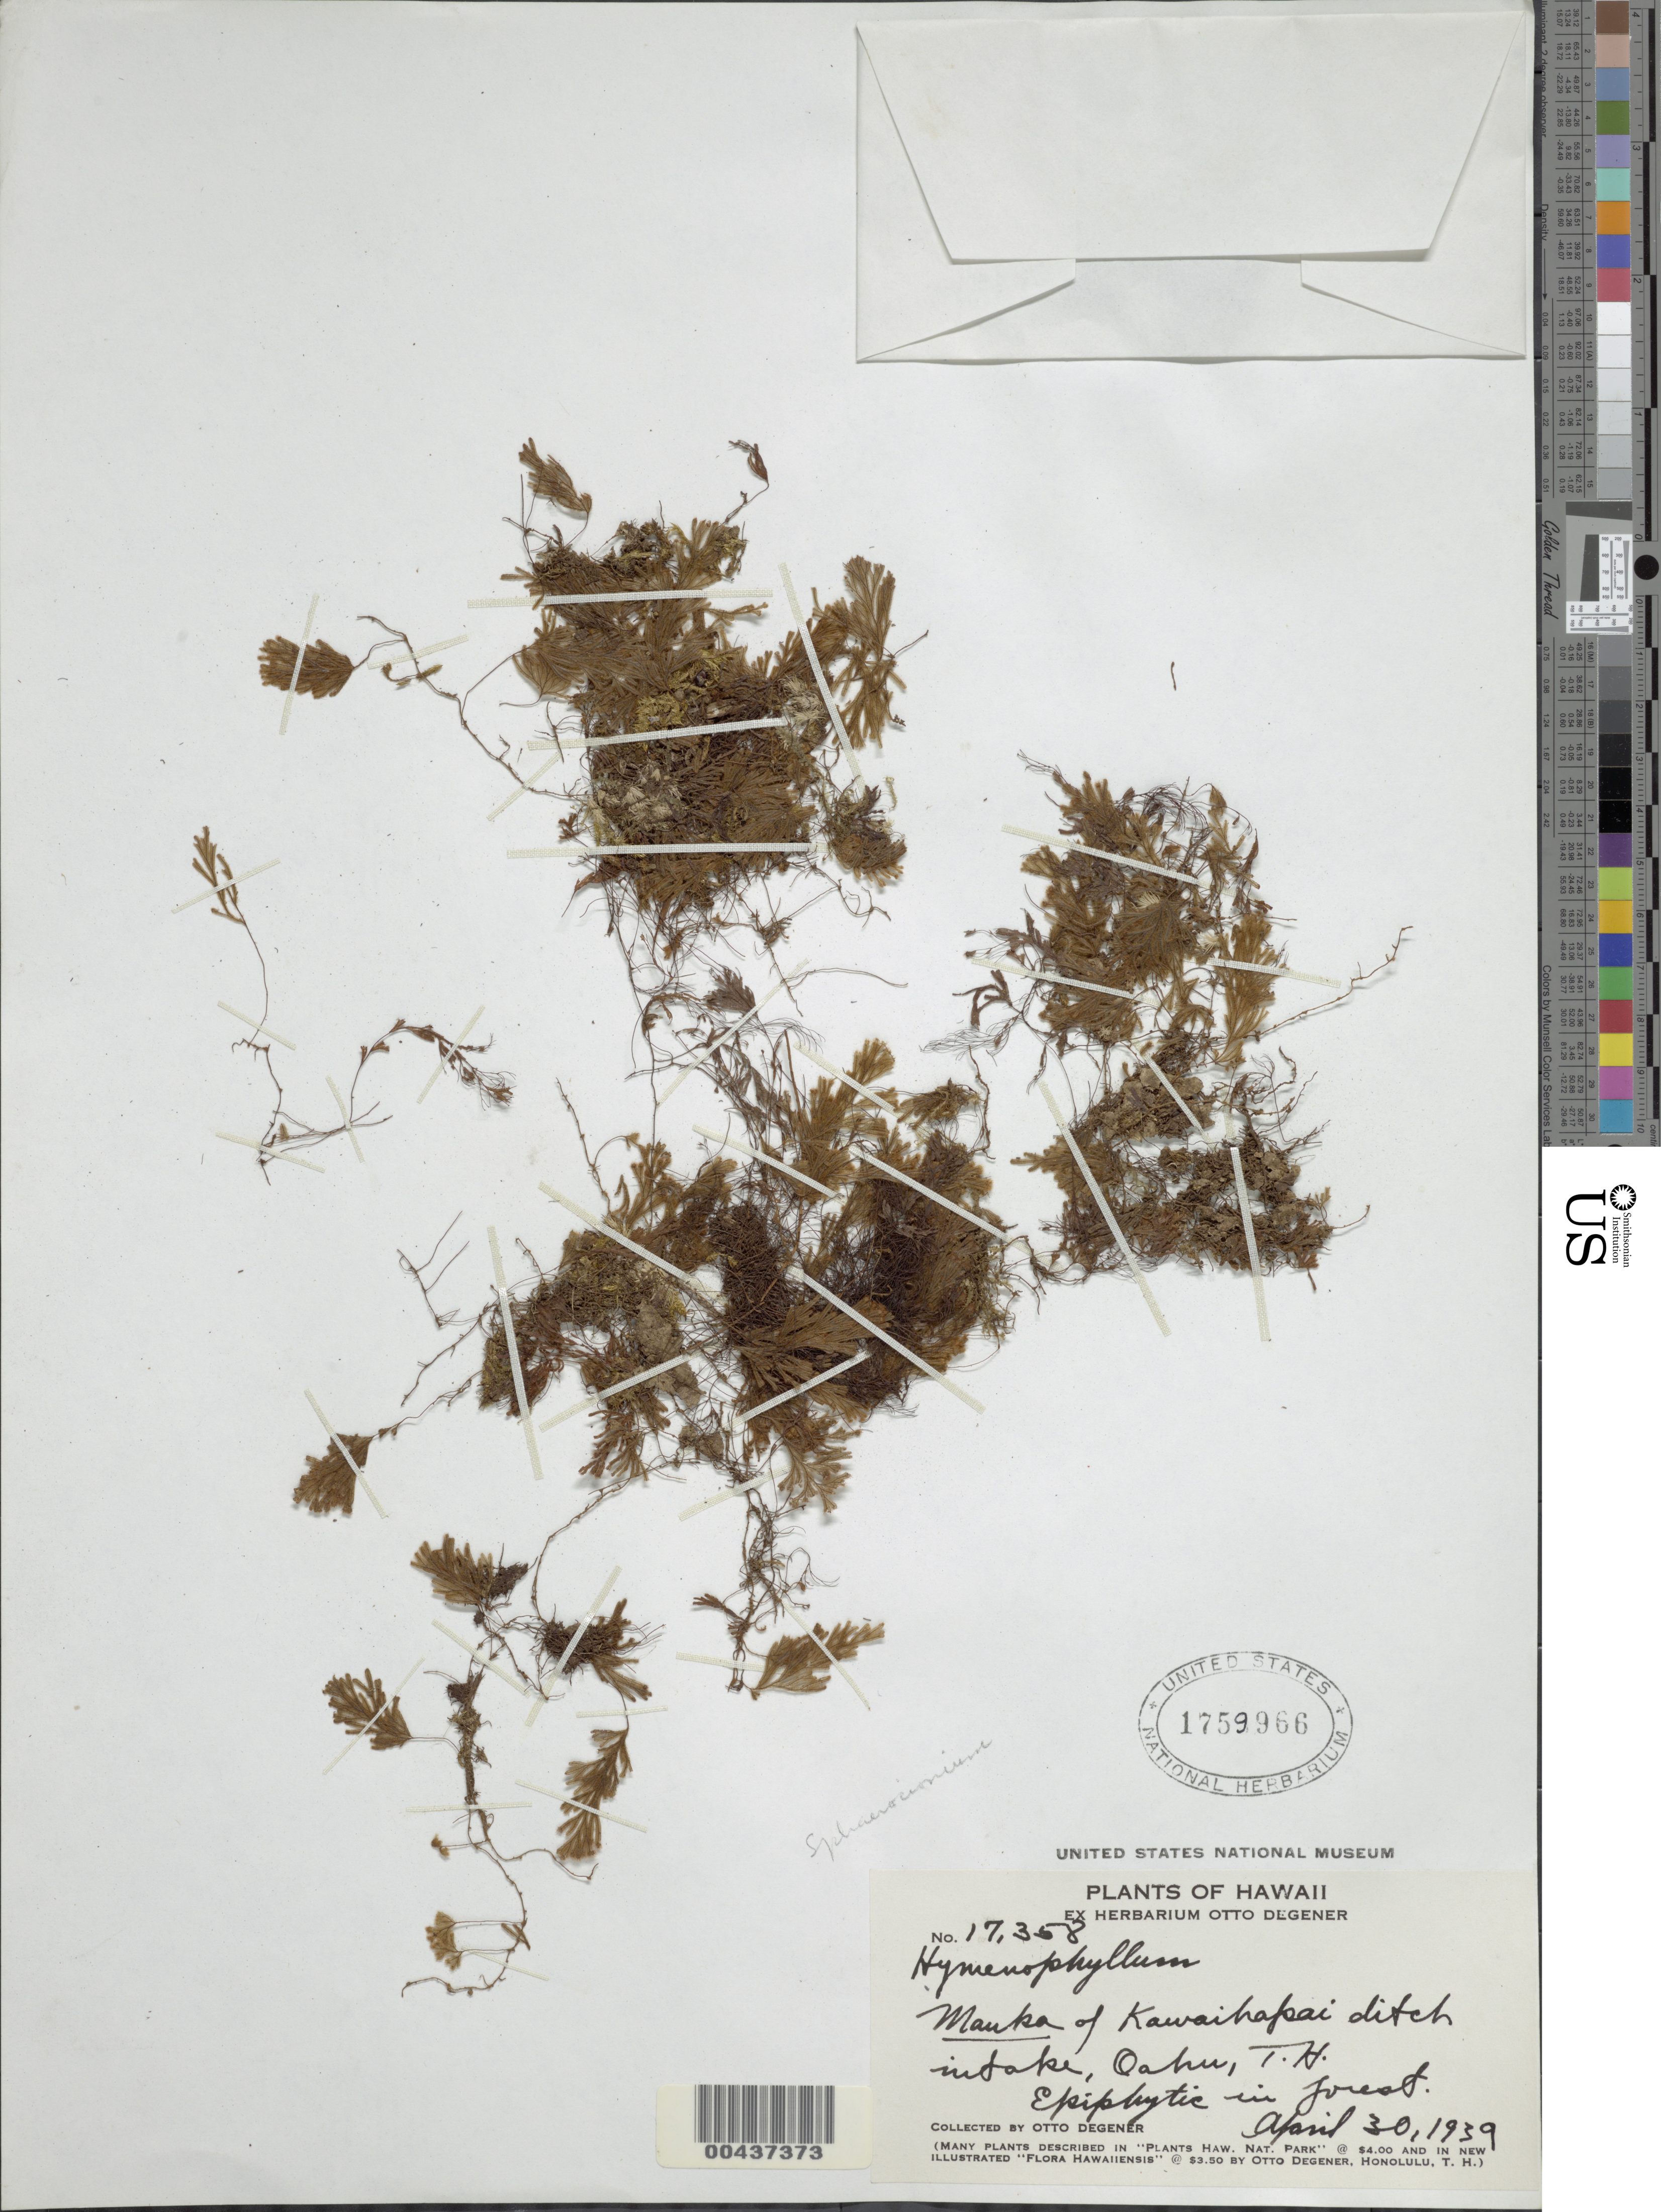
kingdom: Plantae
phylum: Tracheophyta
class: Polypodiopsida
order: Hymenophyllales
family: Hymenophyllaceae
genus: Hymenophyllum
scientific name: Hymenophyllum obtusum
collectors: O. Degener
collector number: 17358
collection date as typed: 30 Apr 1939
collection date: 1939-04-30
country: United States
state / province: Hawaii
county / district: Honolulu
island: Oahu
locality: Mauka of Kawaihapai ditch intake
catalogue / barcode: US 1759966